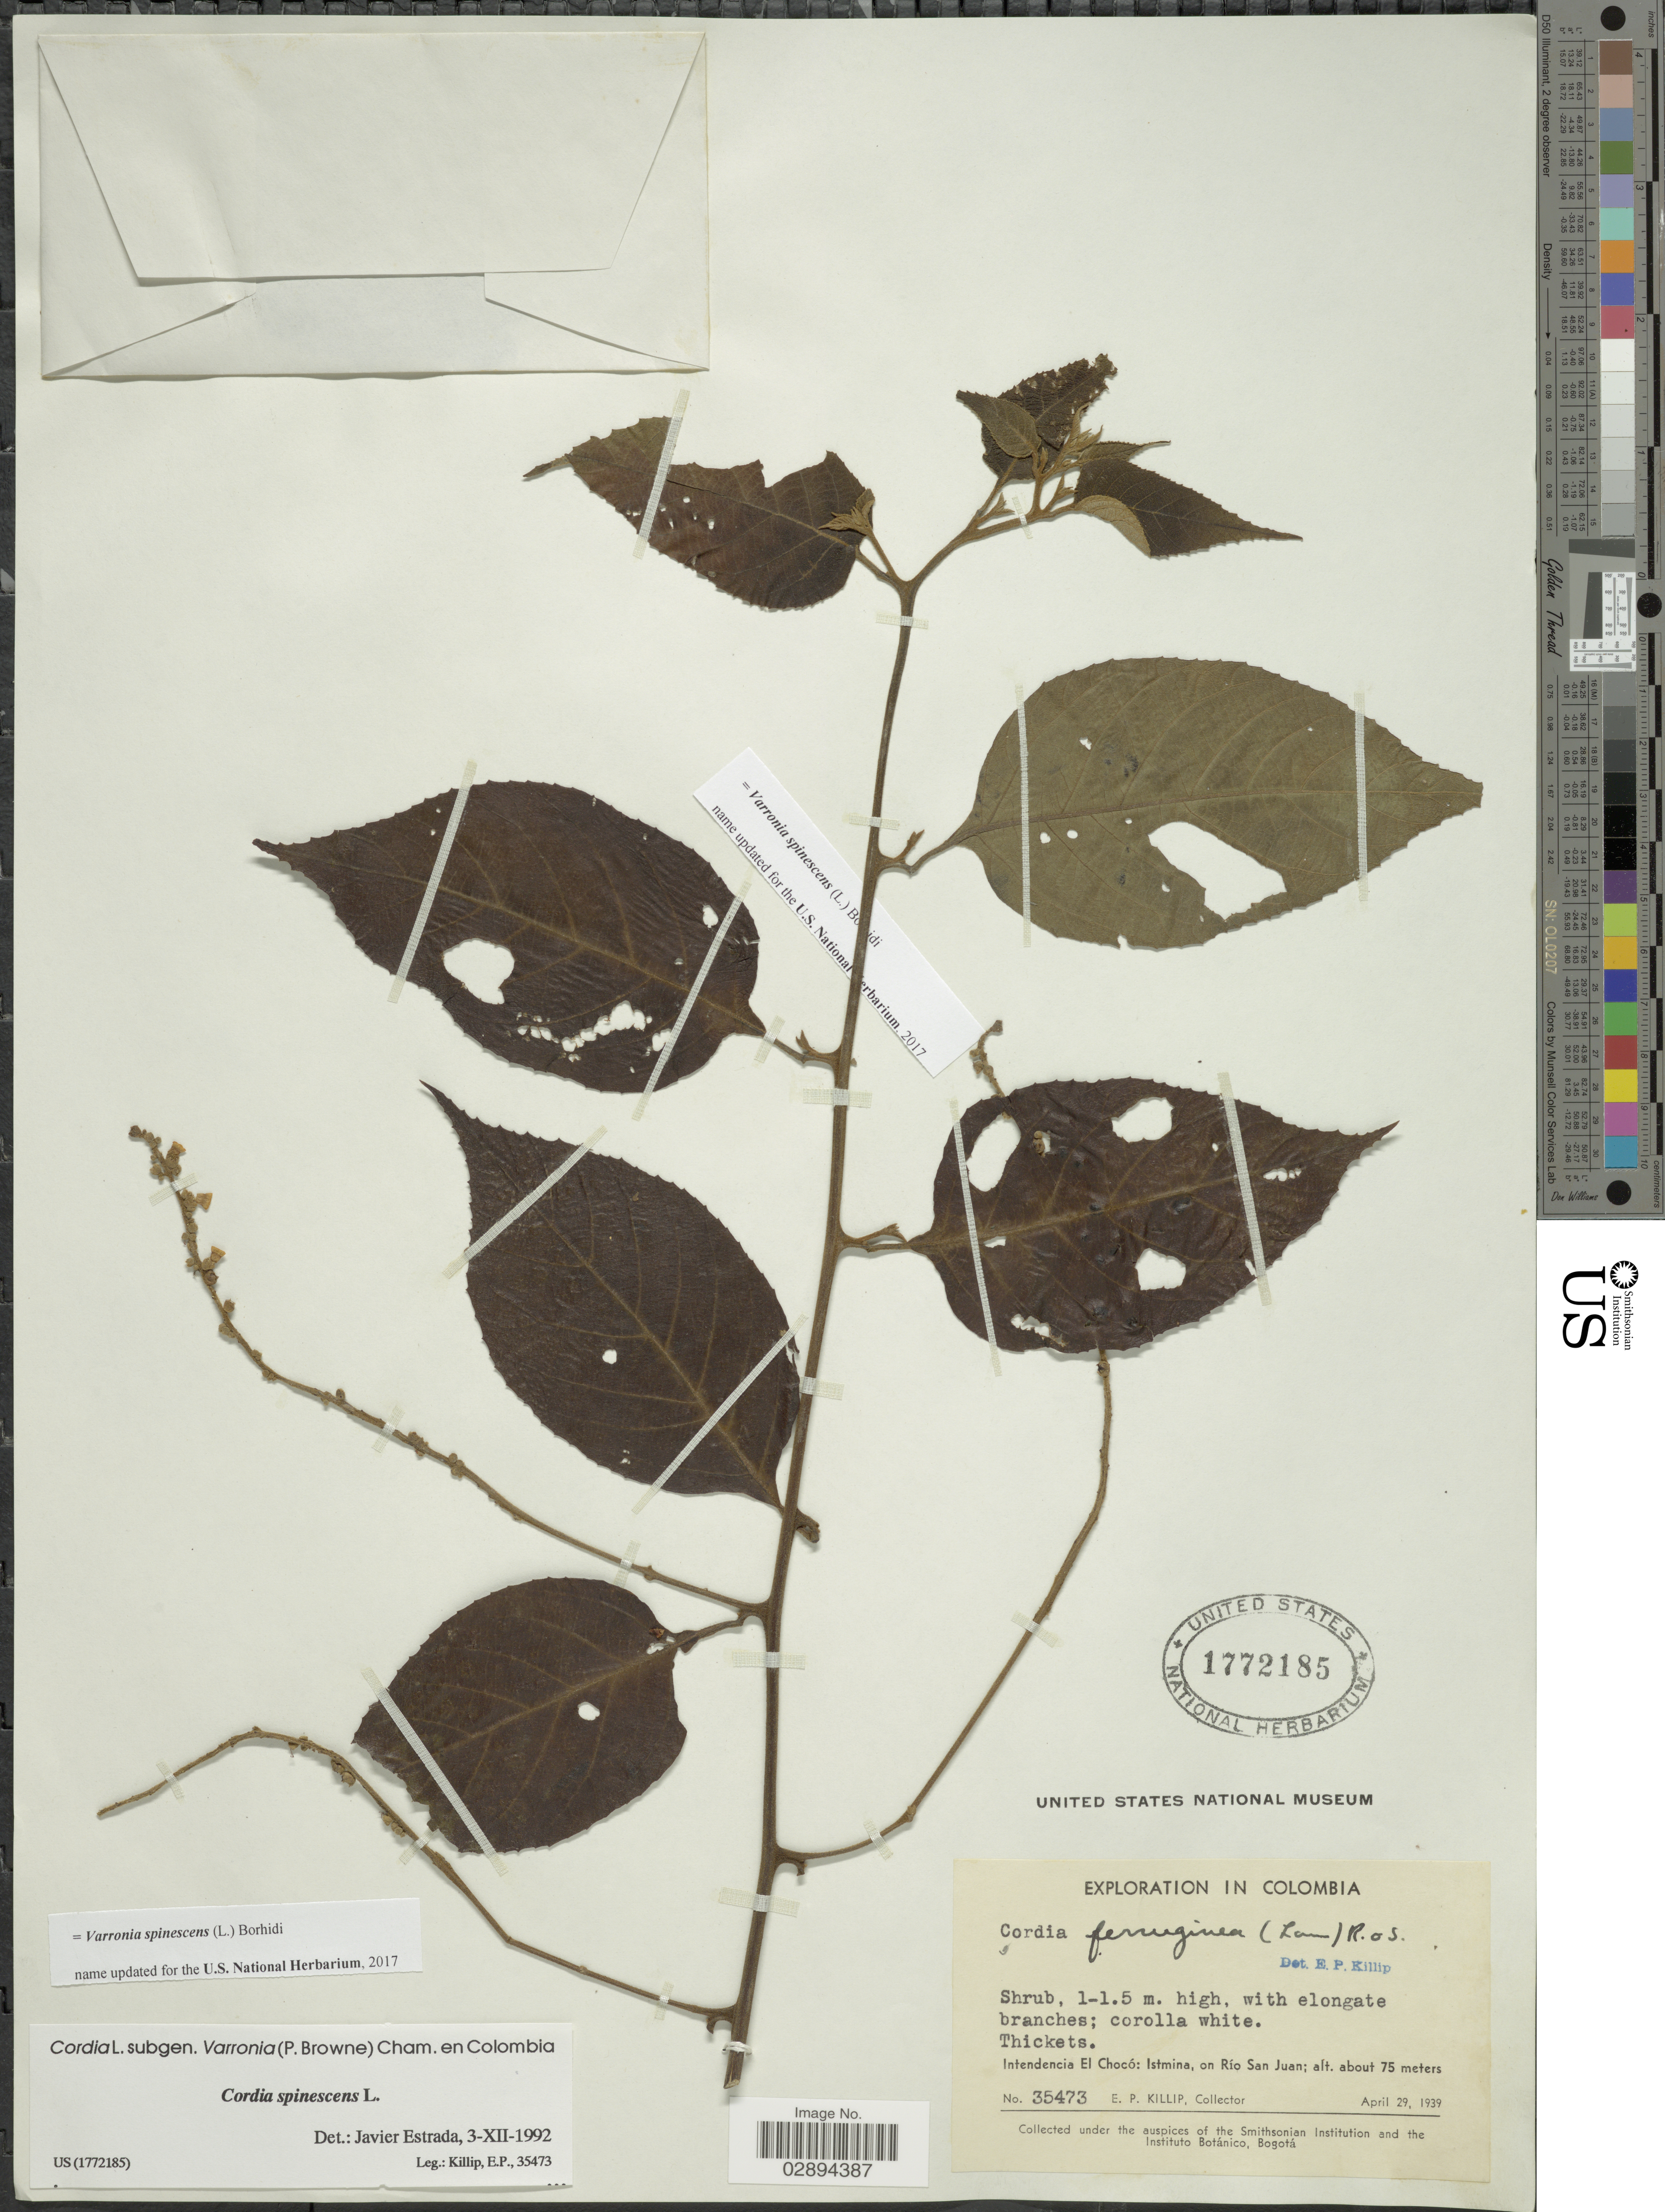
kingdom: Plantae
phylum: Tracheophyta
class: Magnoliopsida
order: Boraginales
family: Cordiaceae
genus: Varronia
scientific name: Varronia spinescens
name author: (L.) Borhidi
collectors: E. P. Killip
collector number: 35473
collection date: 1939-04-29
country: Colombia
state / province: Chocó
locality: Intendencia El Chocó, Istmina, Río San Juan.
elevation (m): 75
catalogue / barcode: US 1772185